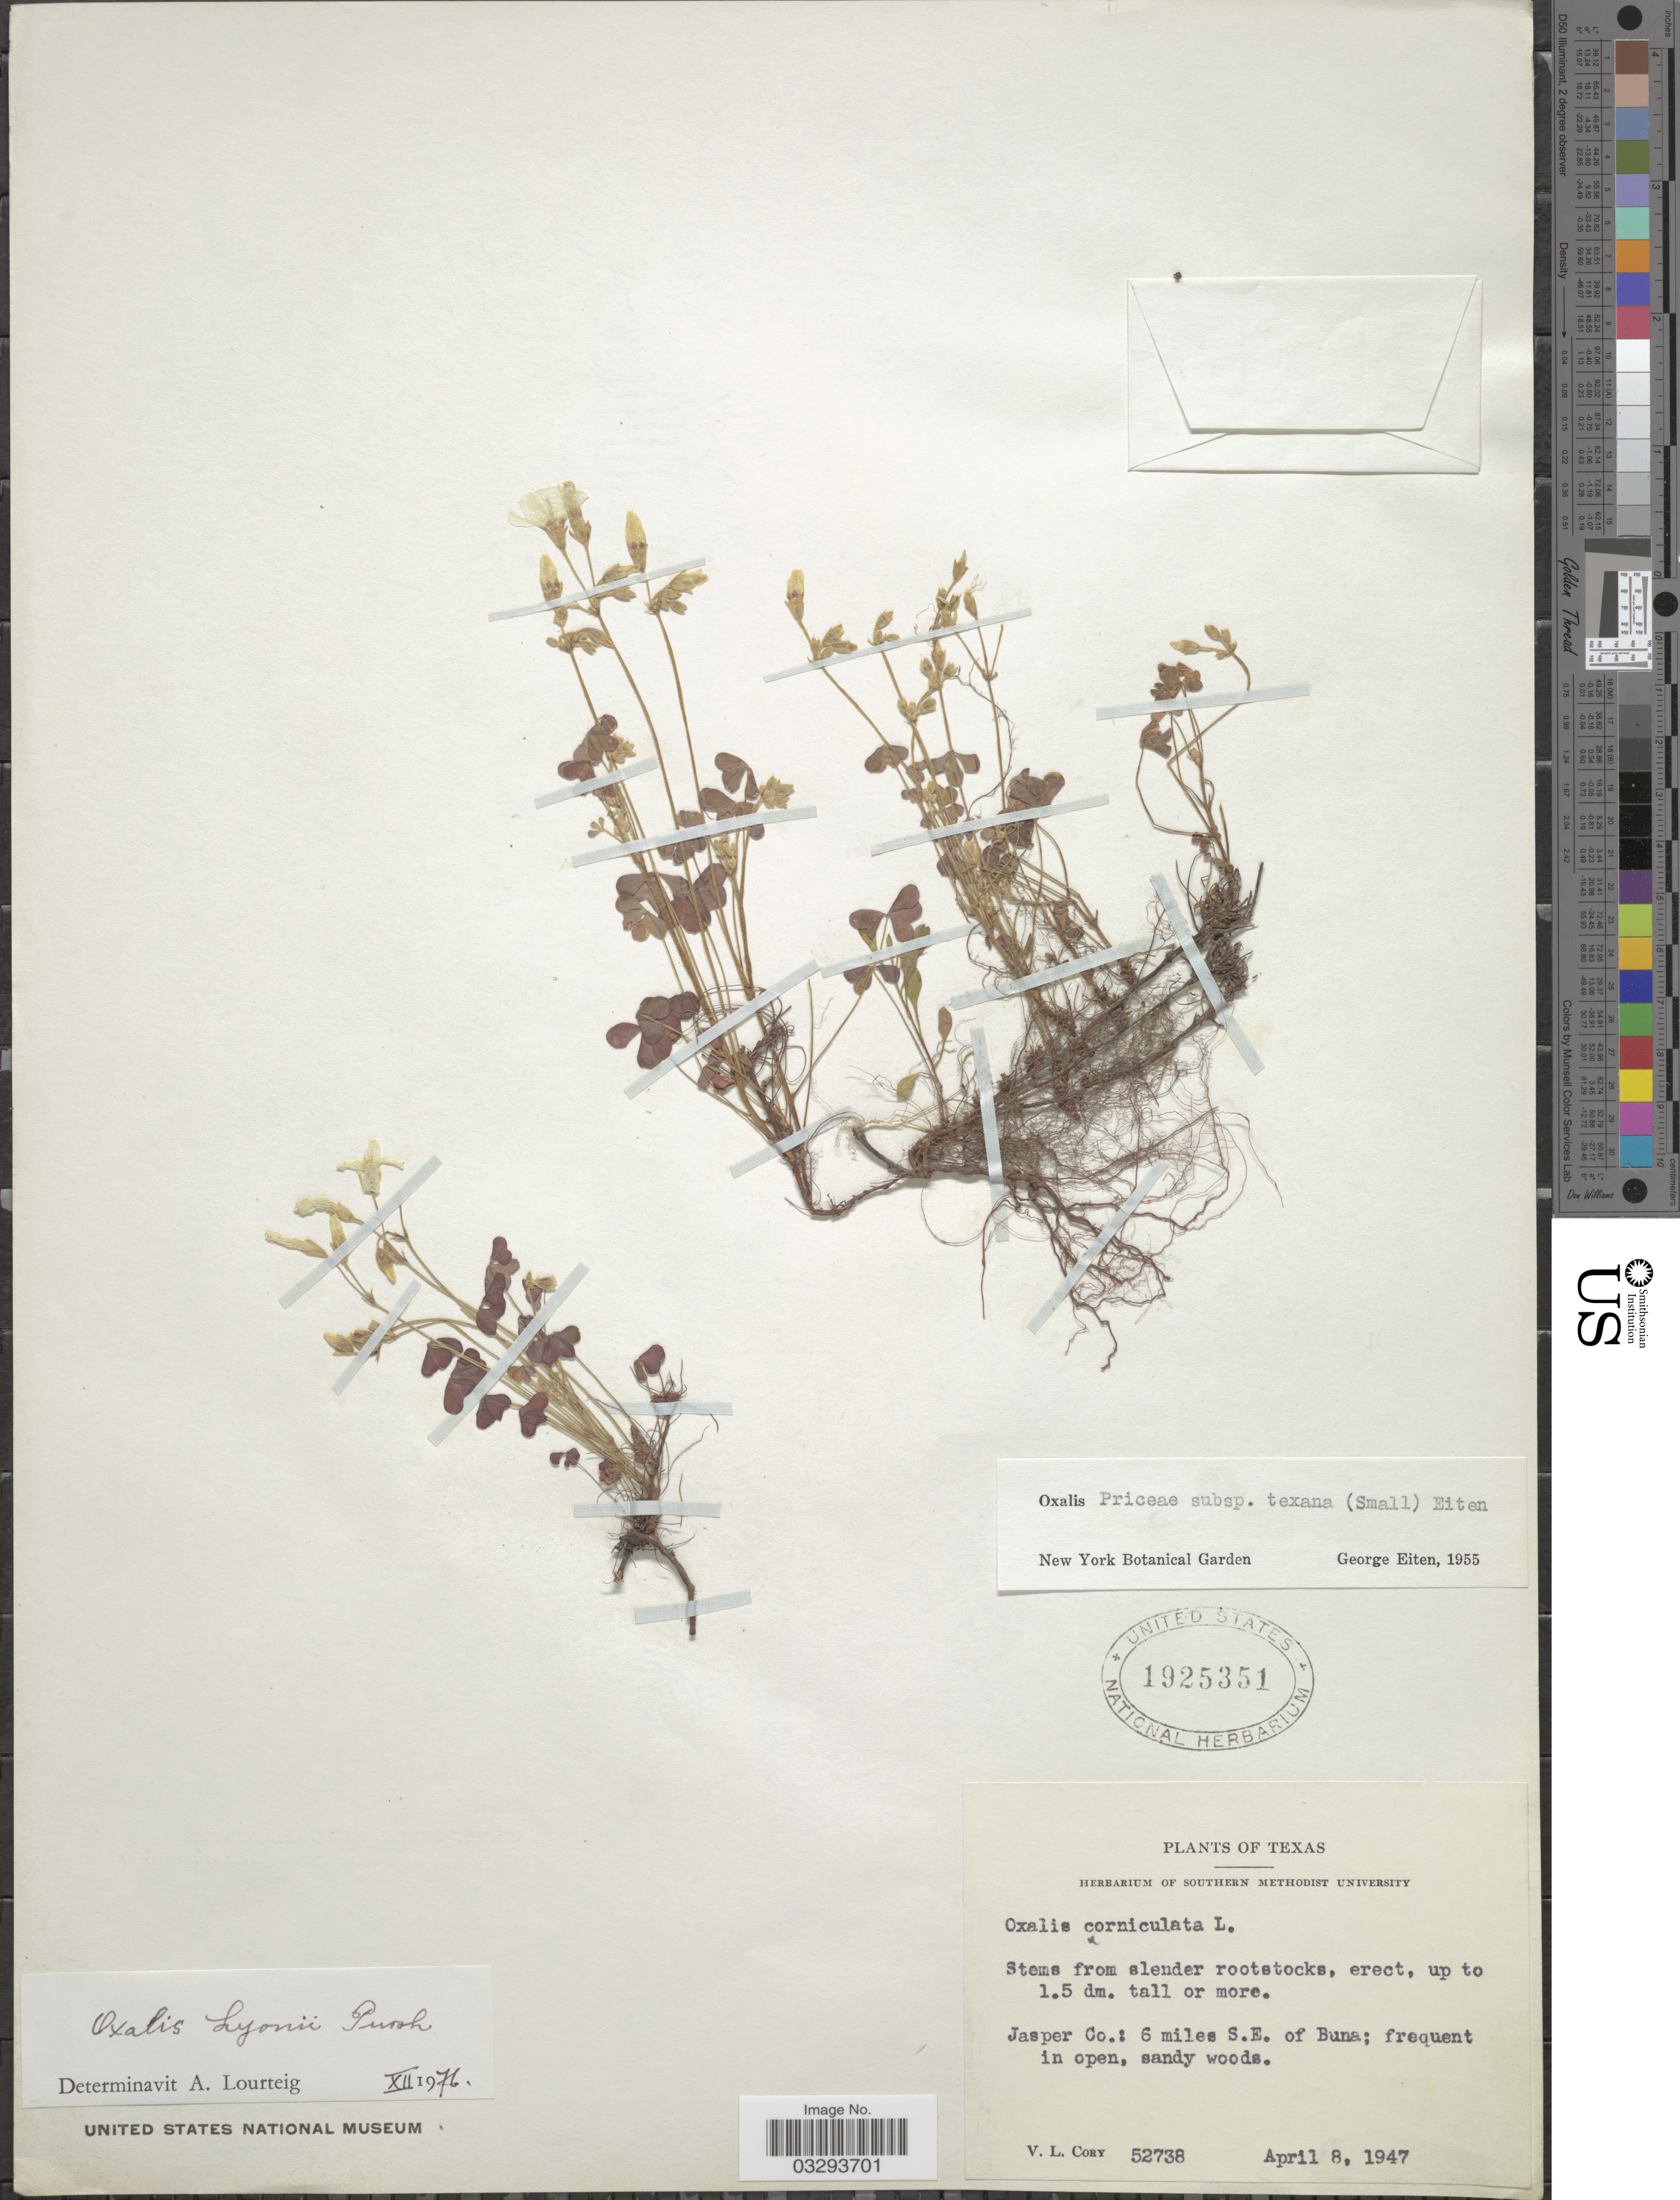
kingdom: Plantae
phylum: Tracheophyta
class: Magnoliopsida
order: Oxalidales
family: Oxalidaceae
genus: Oxalis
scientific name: Oxalis lyonii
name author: Pursh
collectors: V. Cory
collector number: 52738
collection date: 1947-04-08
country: United States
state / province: Texas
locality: Jasper Co.: 6 miles S.E. of Buna.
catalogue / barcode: US 1925351